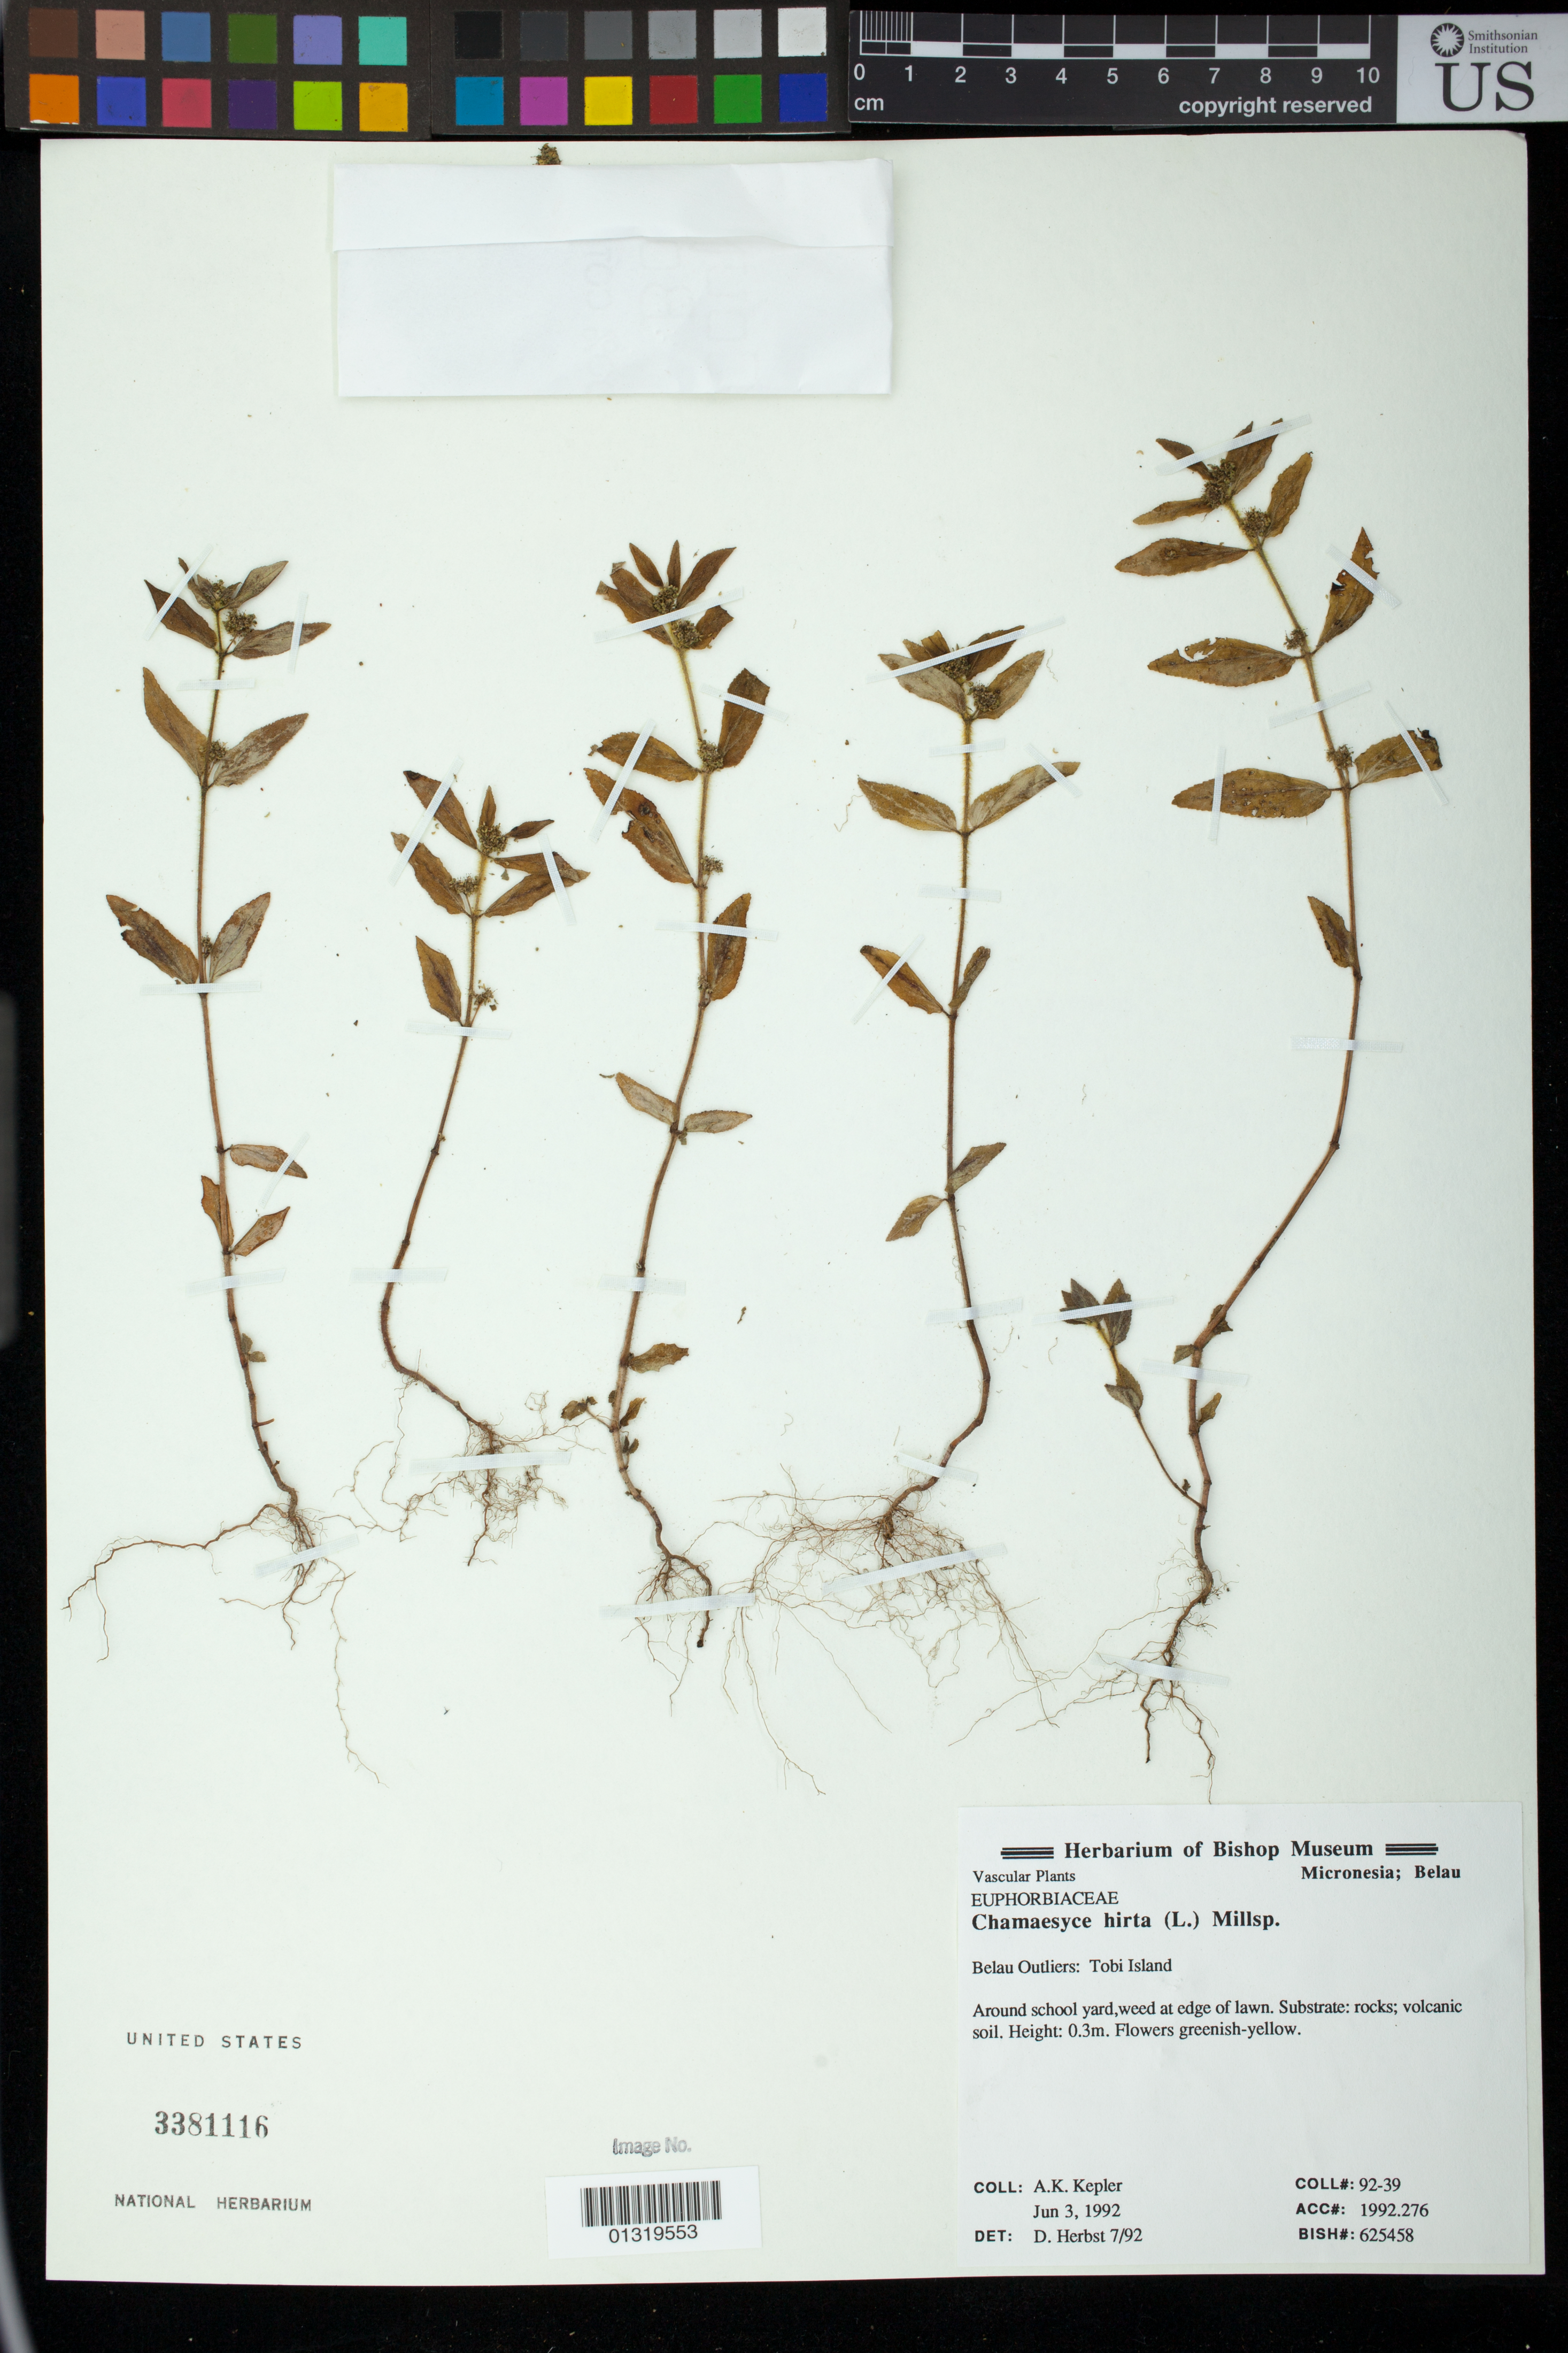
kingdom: Plantae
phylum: Tracheophyta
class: Magnoliopsida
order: Malpighiales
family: Euphorbiaceae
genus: Euphorbia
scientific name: Euphorbia hirta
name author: L.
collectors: A. K. Kepler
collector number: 92-39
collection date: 1992-06-03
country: Palau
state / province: Belau Outliers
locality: Tobi Island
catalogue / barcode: US 3381116